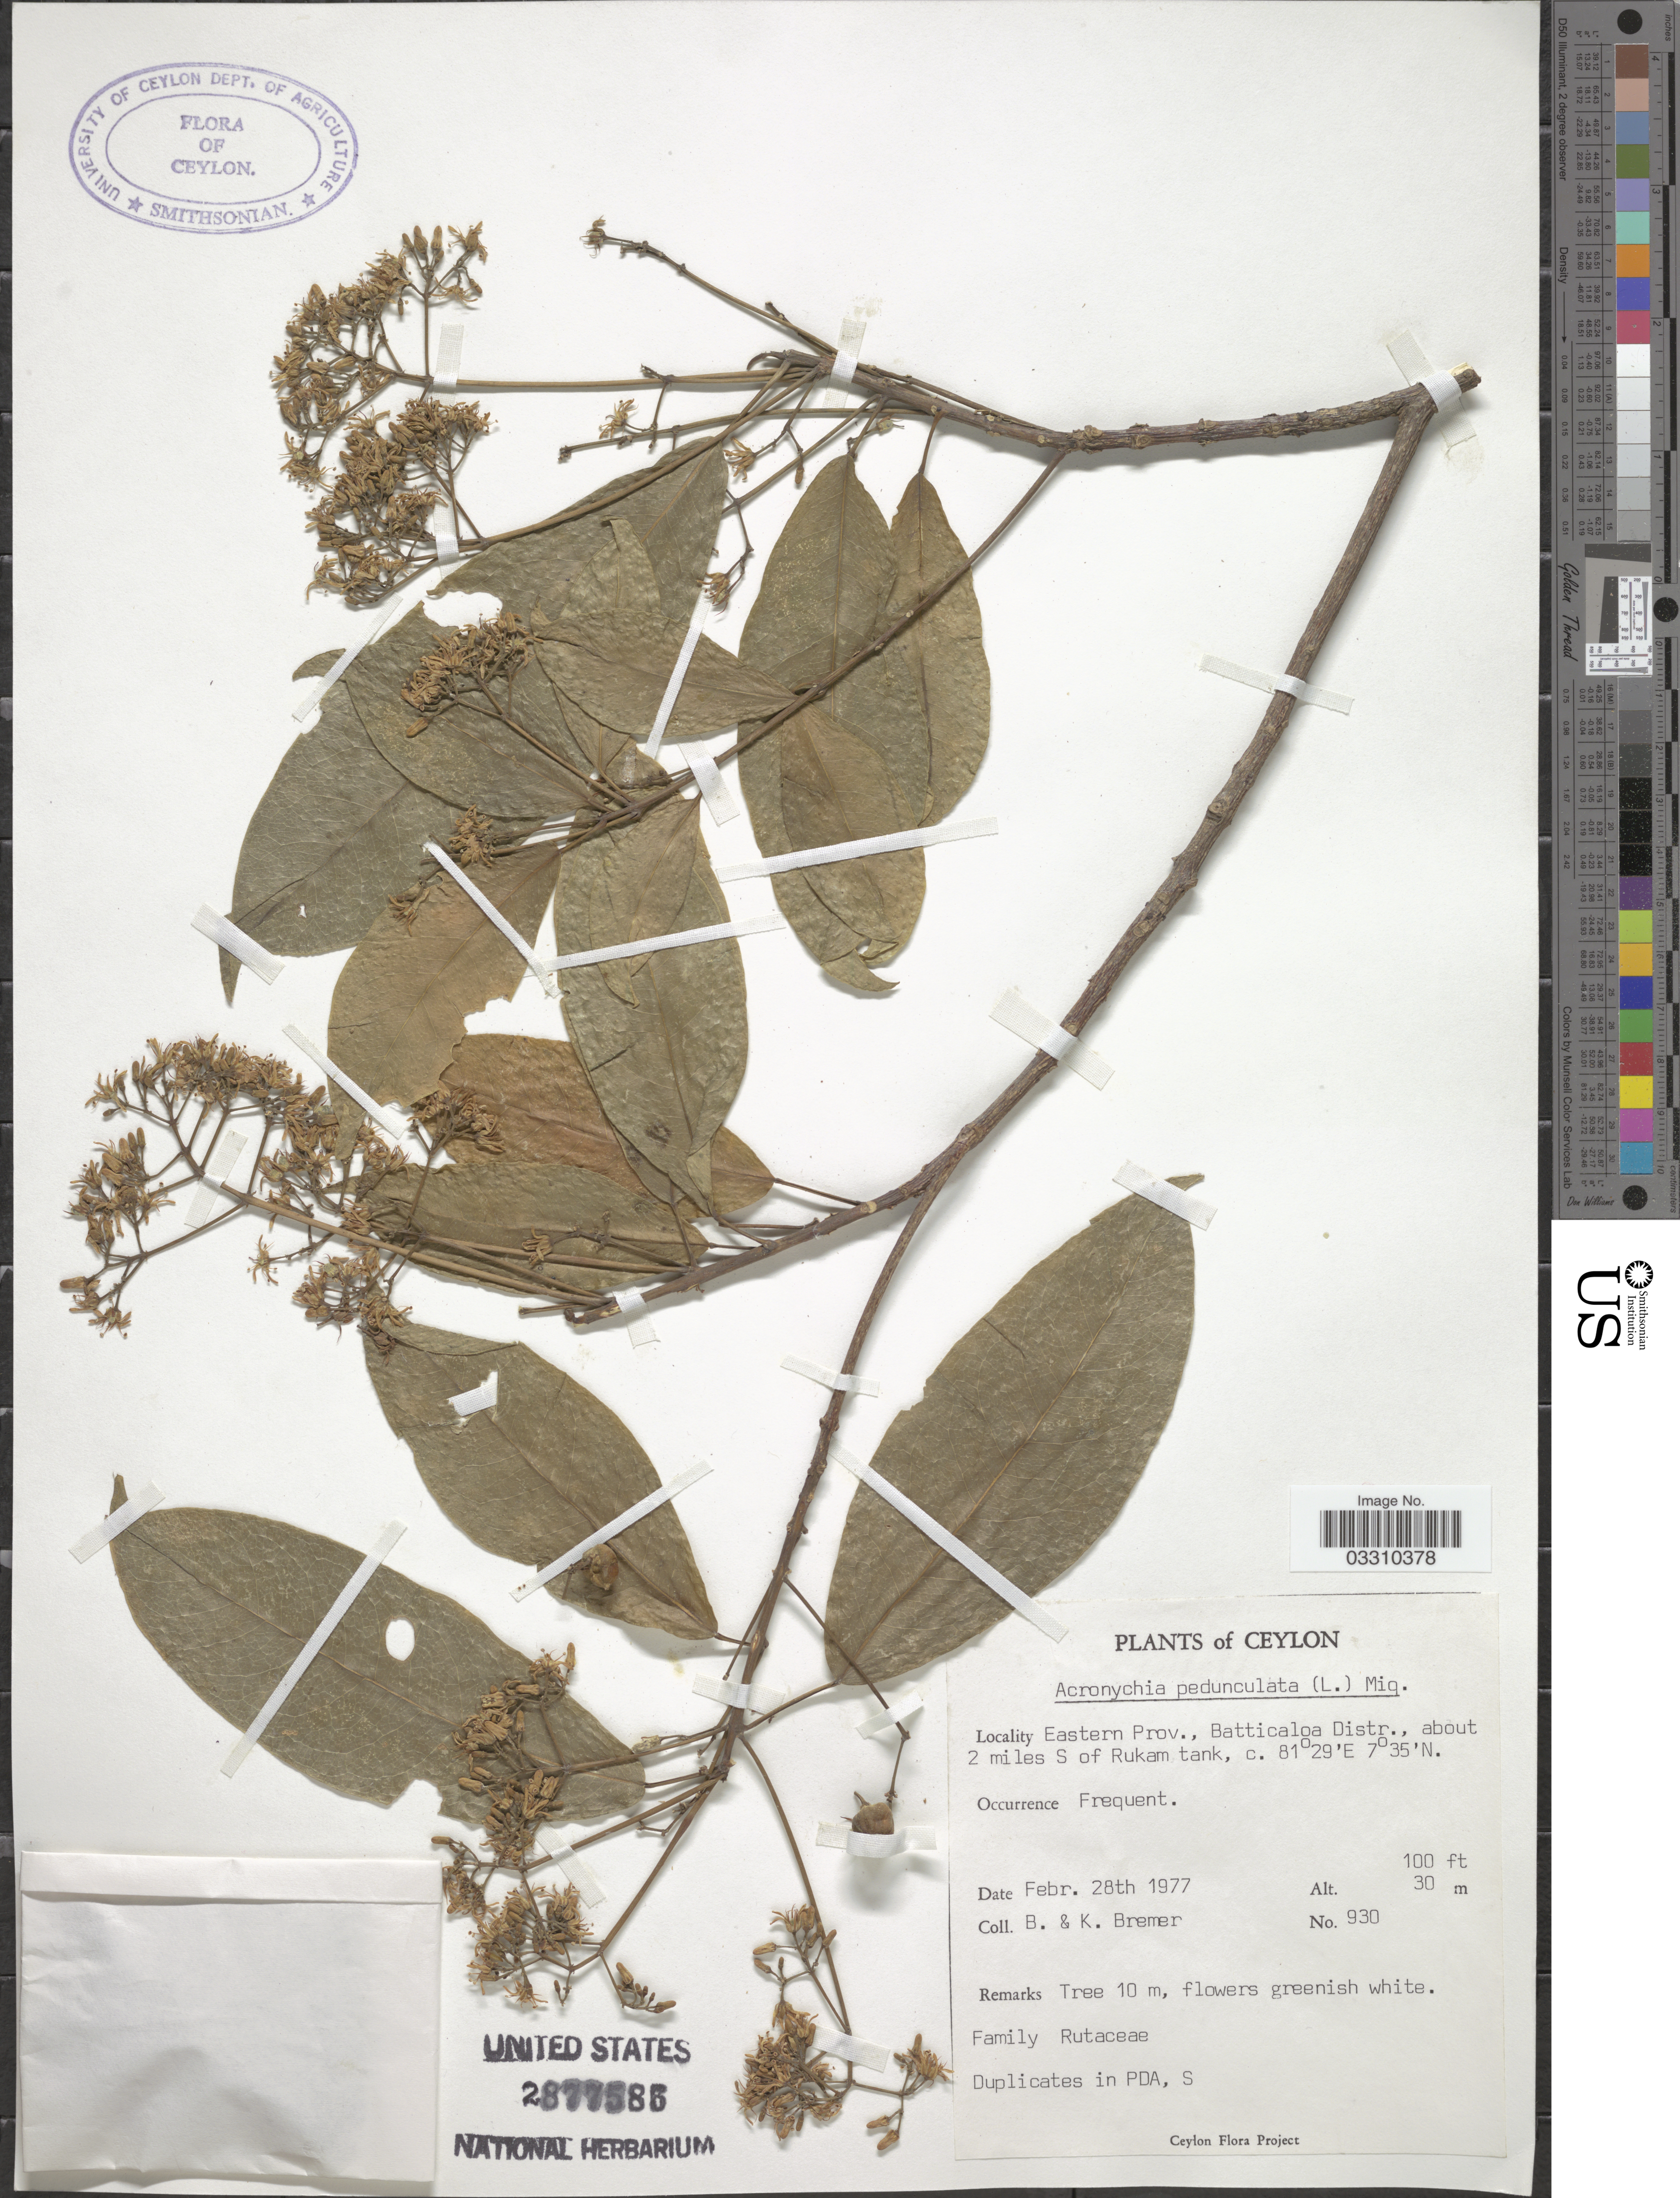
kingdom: Plantae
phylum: Tracheophyta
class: Magnoliopsida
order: Sapindales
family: Rutaceae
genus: Acronychia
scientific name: Acronychia pedunculata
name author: (L.) Miq.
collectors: B. Bremer & K. Bremer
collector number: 930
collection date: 1977-02-28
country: Sri Lanka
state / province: Eastern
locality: Ceylon, Batticaloa Distr., about 2 miles S of Rukam tank.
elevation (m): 30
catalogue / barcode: US 2877586